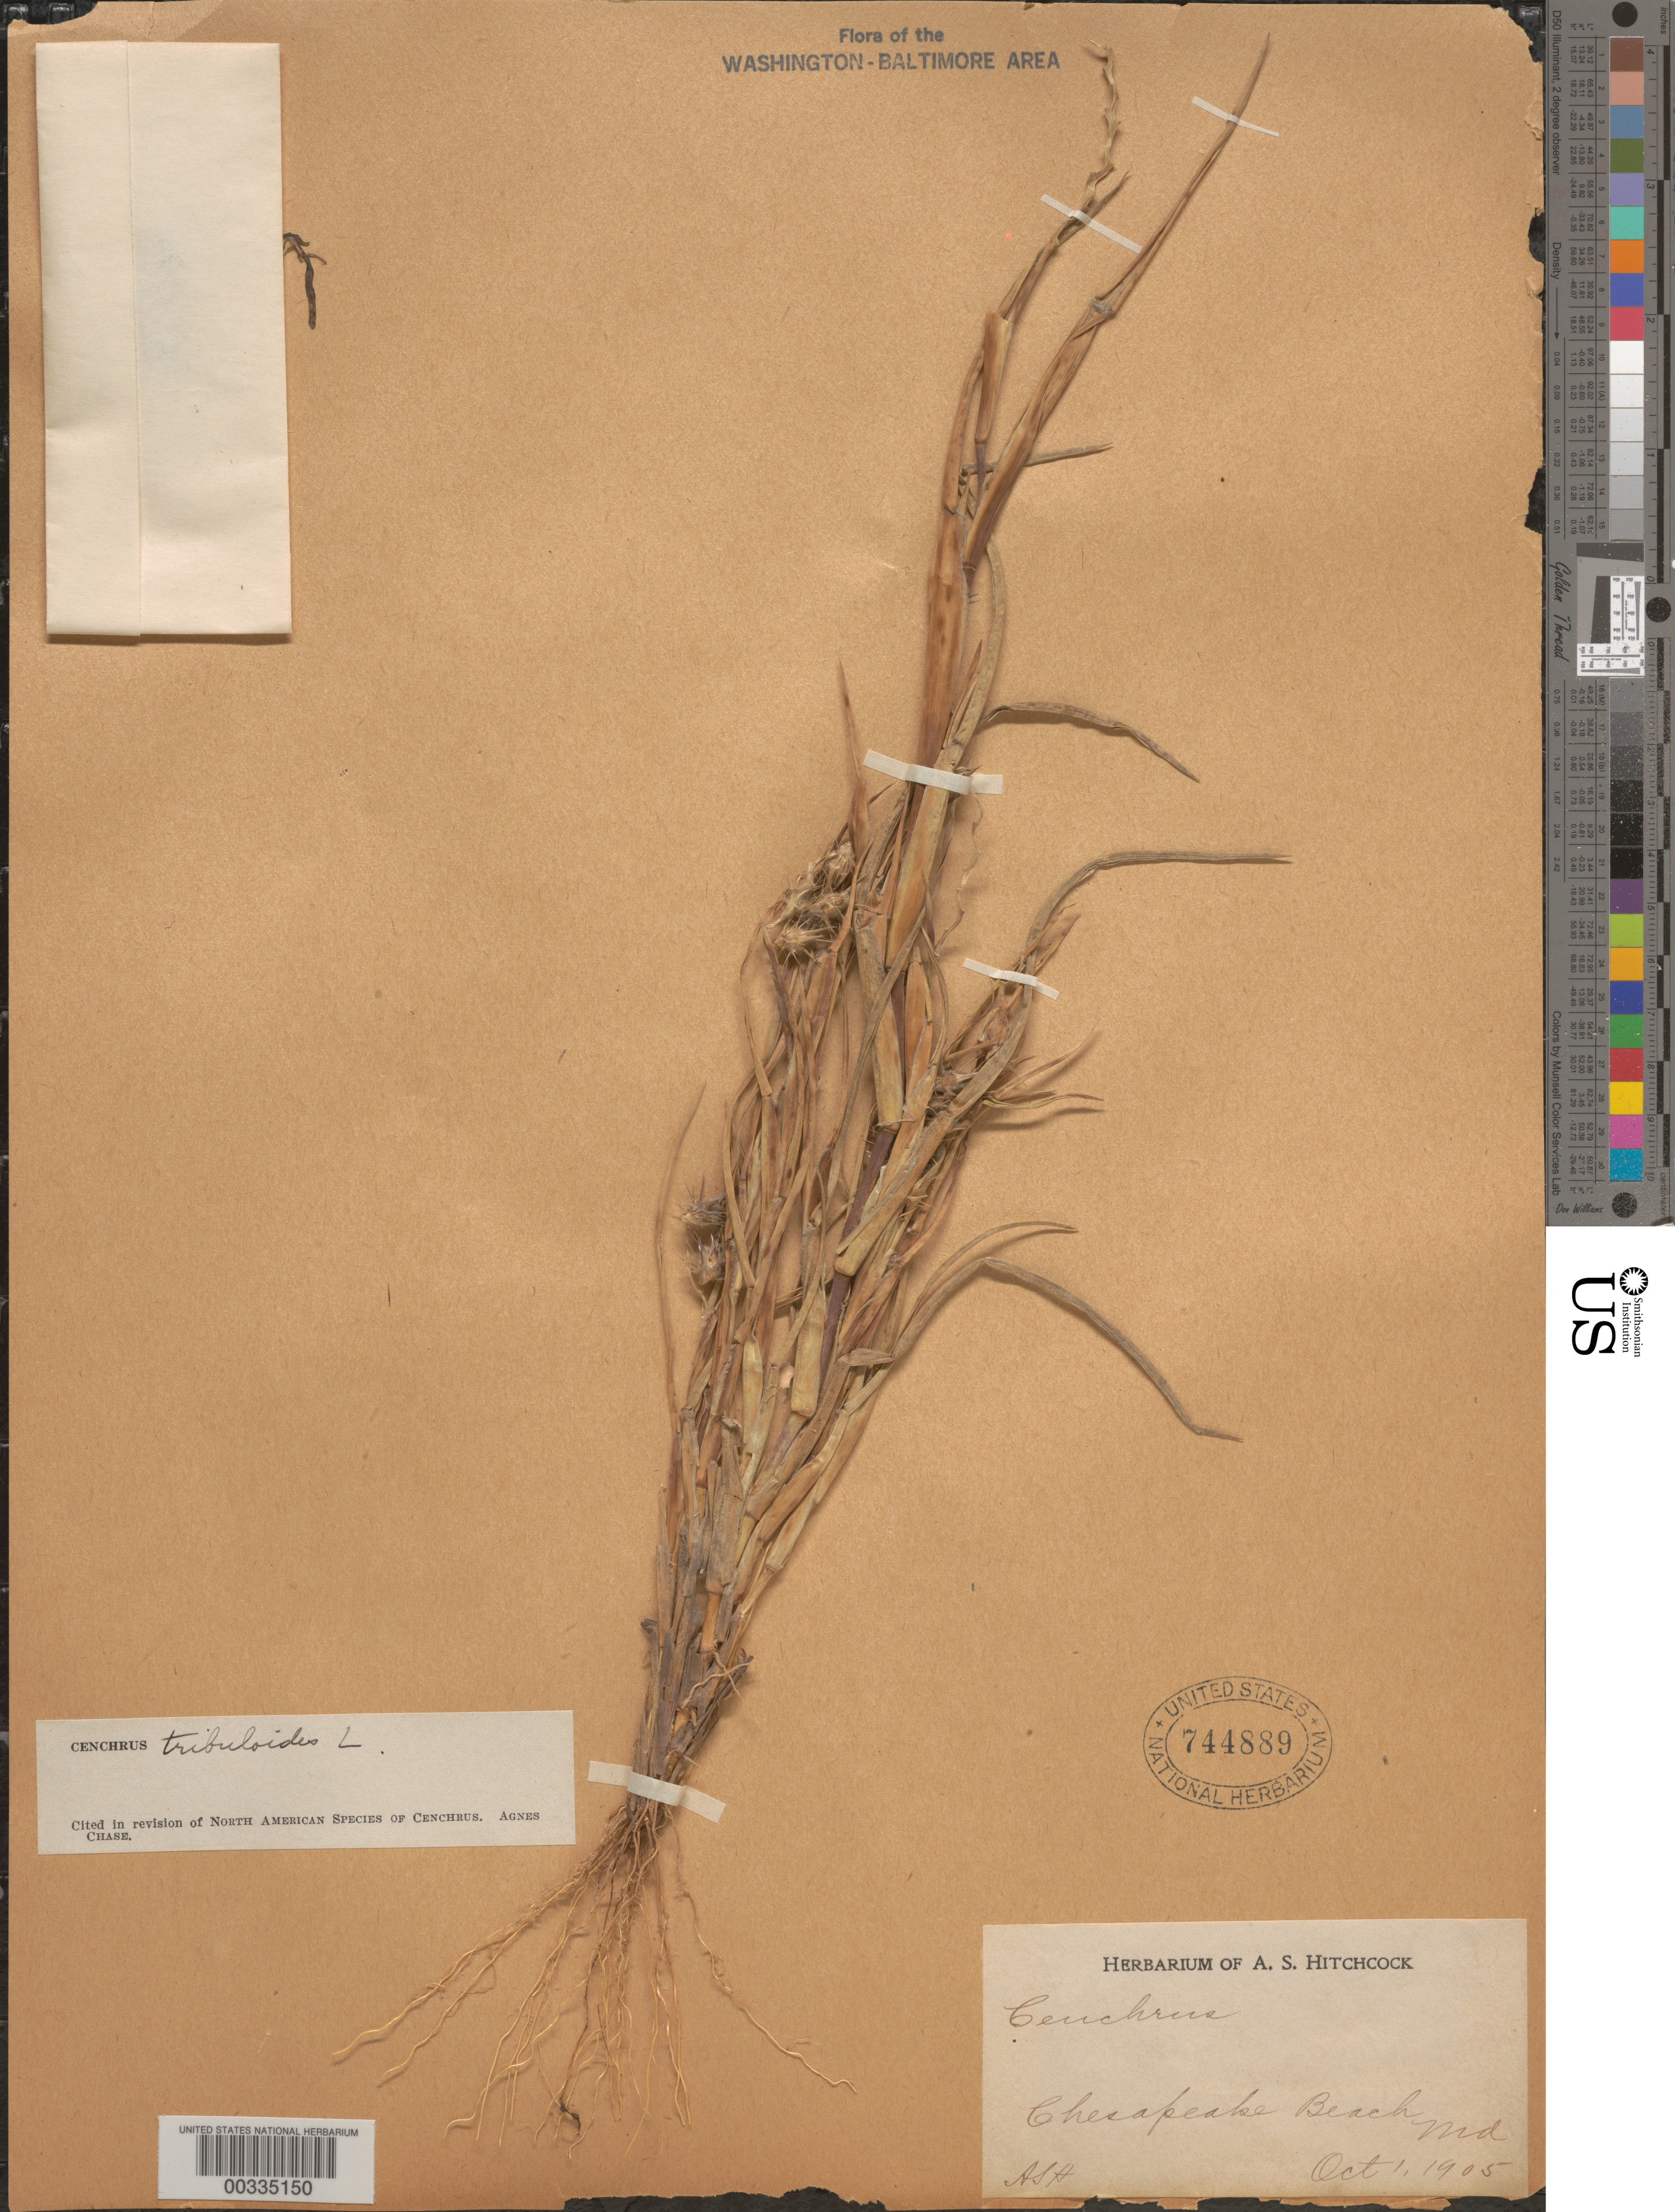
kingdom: Plantae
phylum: Tracheophyta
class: Liliopsida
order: Poales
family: Poaceae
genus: Cenchrus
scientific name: Cenchrus tribuloides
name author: L.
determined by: Chase, [M.] Agnes, (US)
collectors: A. S. Hitchcock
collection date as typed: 01 Oct 1905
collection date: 1905-10-01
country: United States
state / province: Maryland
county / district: Calvert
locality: Chesapeake Beach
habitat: Beach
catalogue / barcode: US 744889